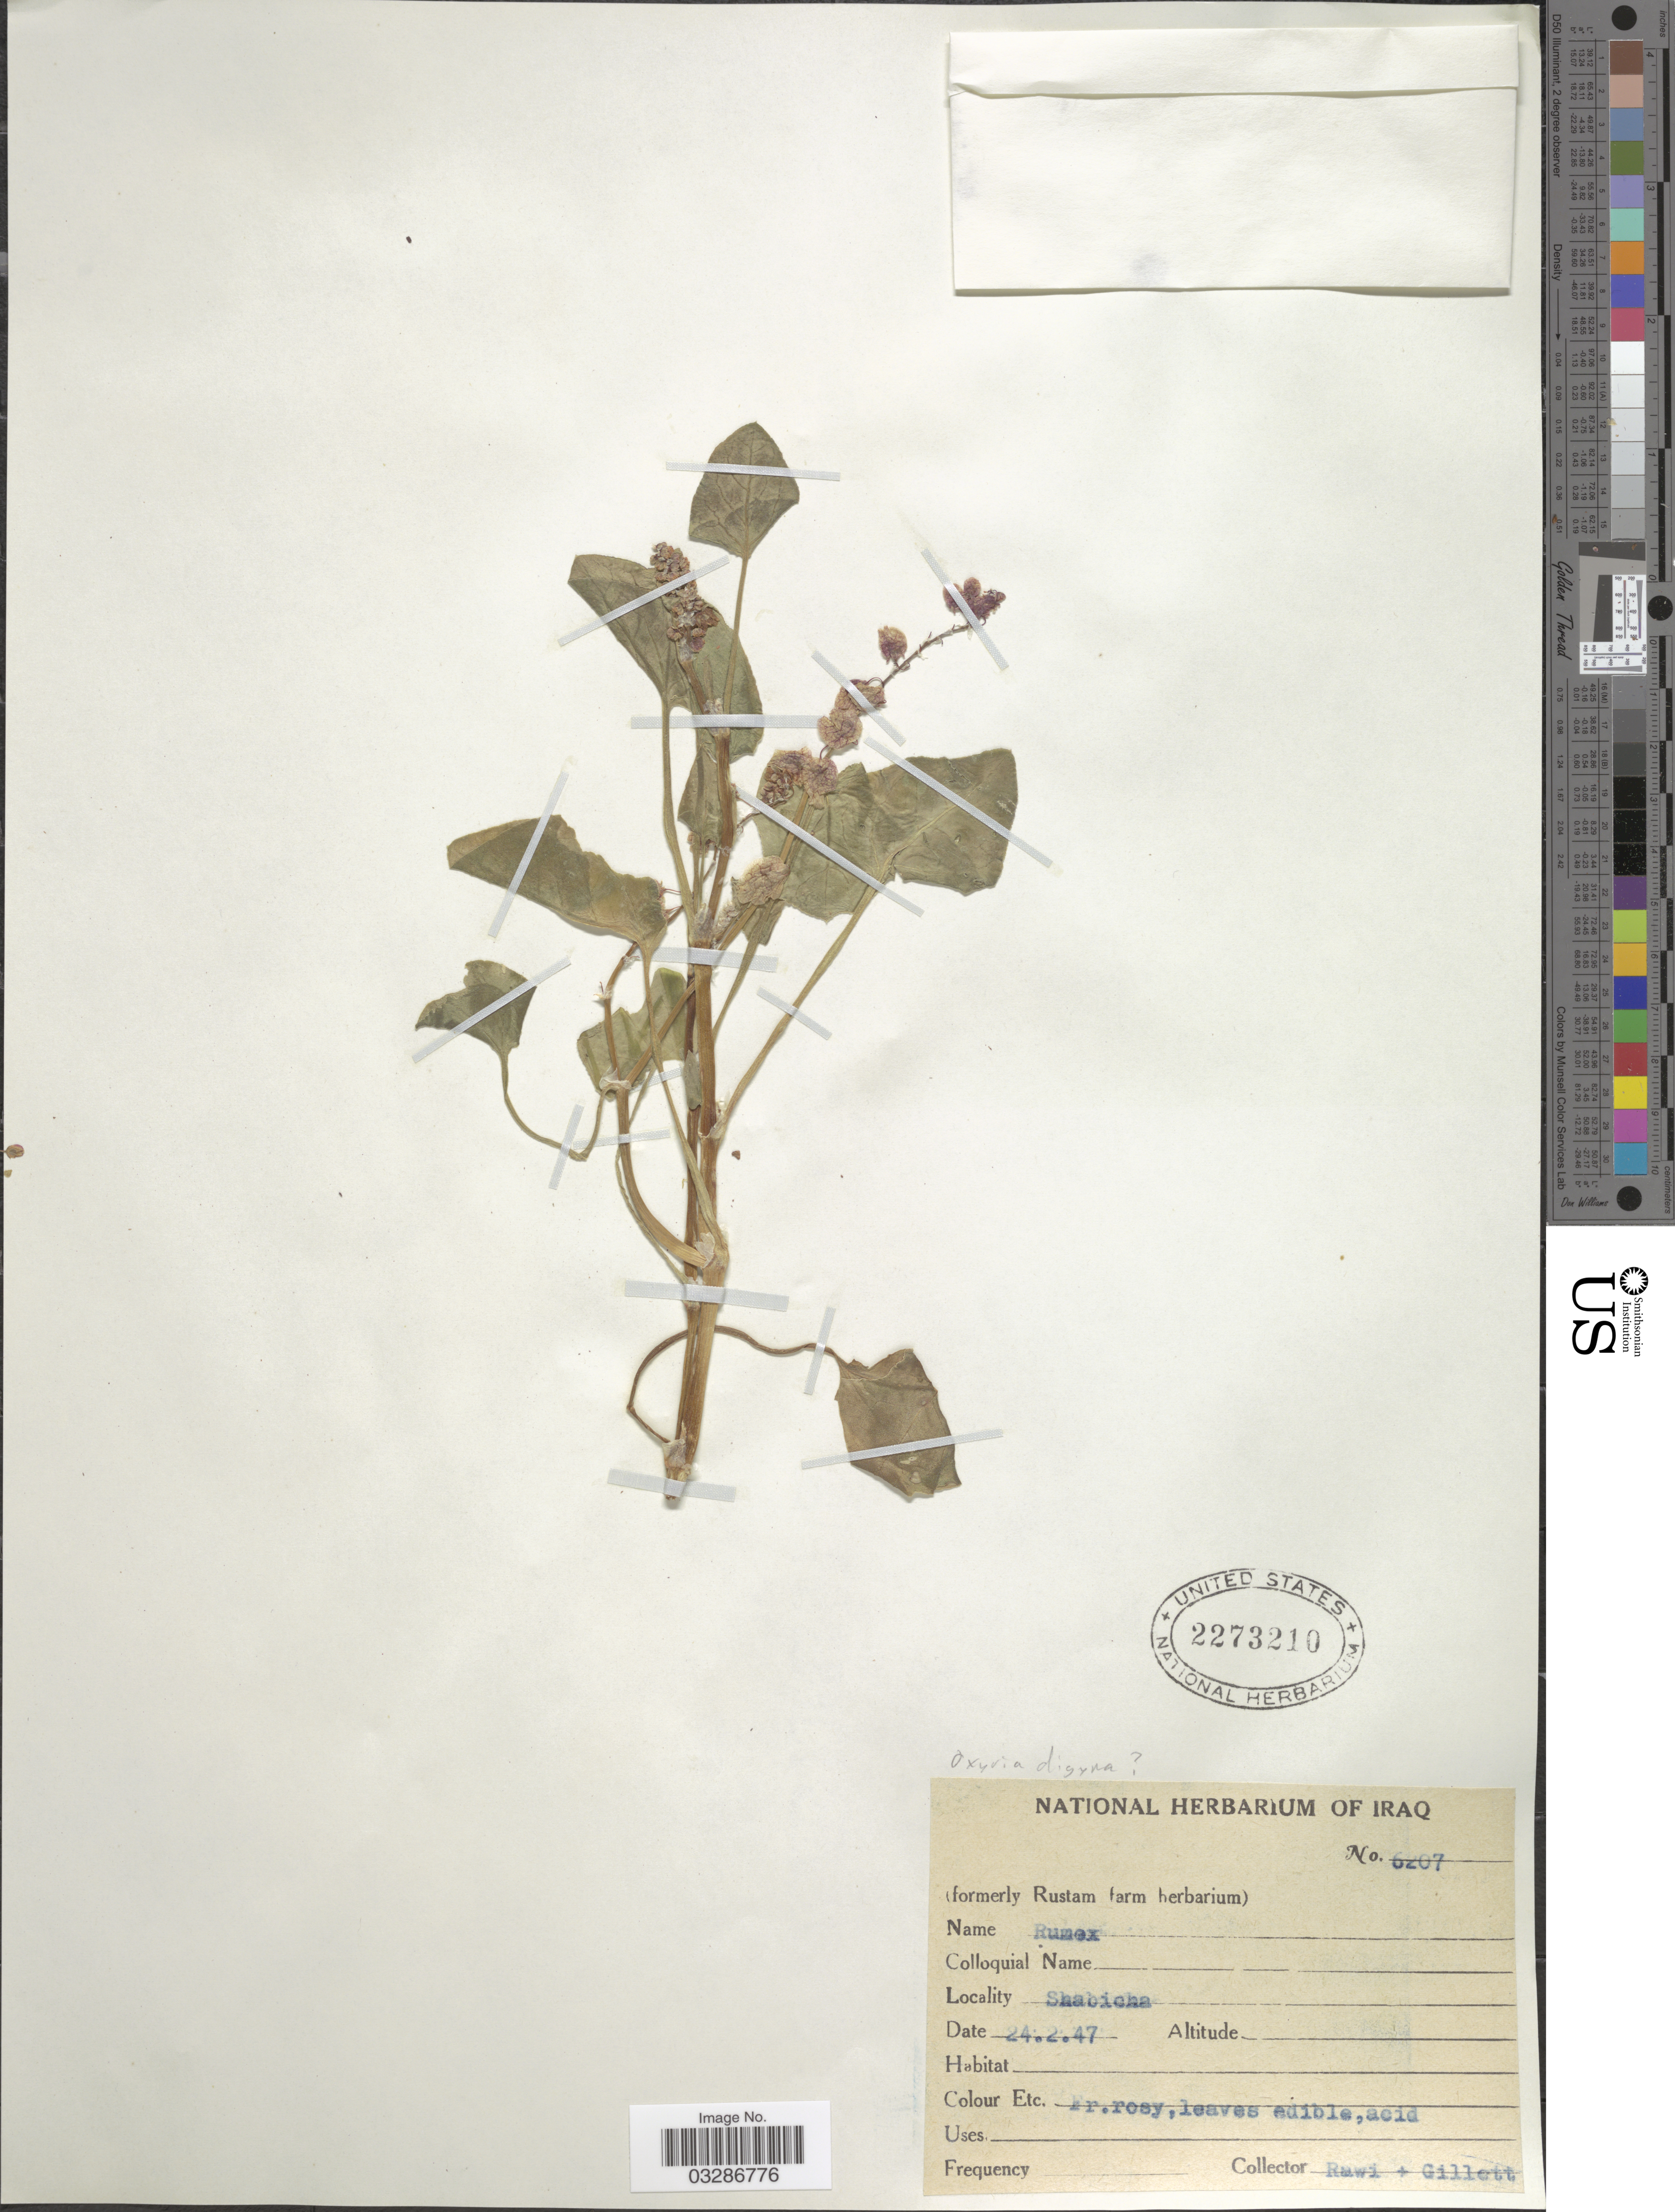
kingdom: Plantae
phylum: Tracheophyta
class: Magnoliopsida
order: Caryophyllales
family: Polygonaceae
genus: Oxyria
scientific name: Oxyria digyna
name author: (L.) Hill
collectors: -. Rawi & Gillett, --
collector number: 6207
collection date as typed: Transcribed d/m/y: 24/2/47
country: Iraq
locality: Shabicha.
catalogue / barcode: US 2273210